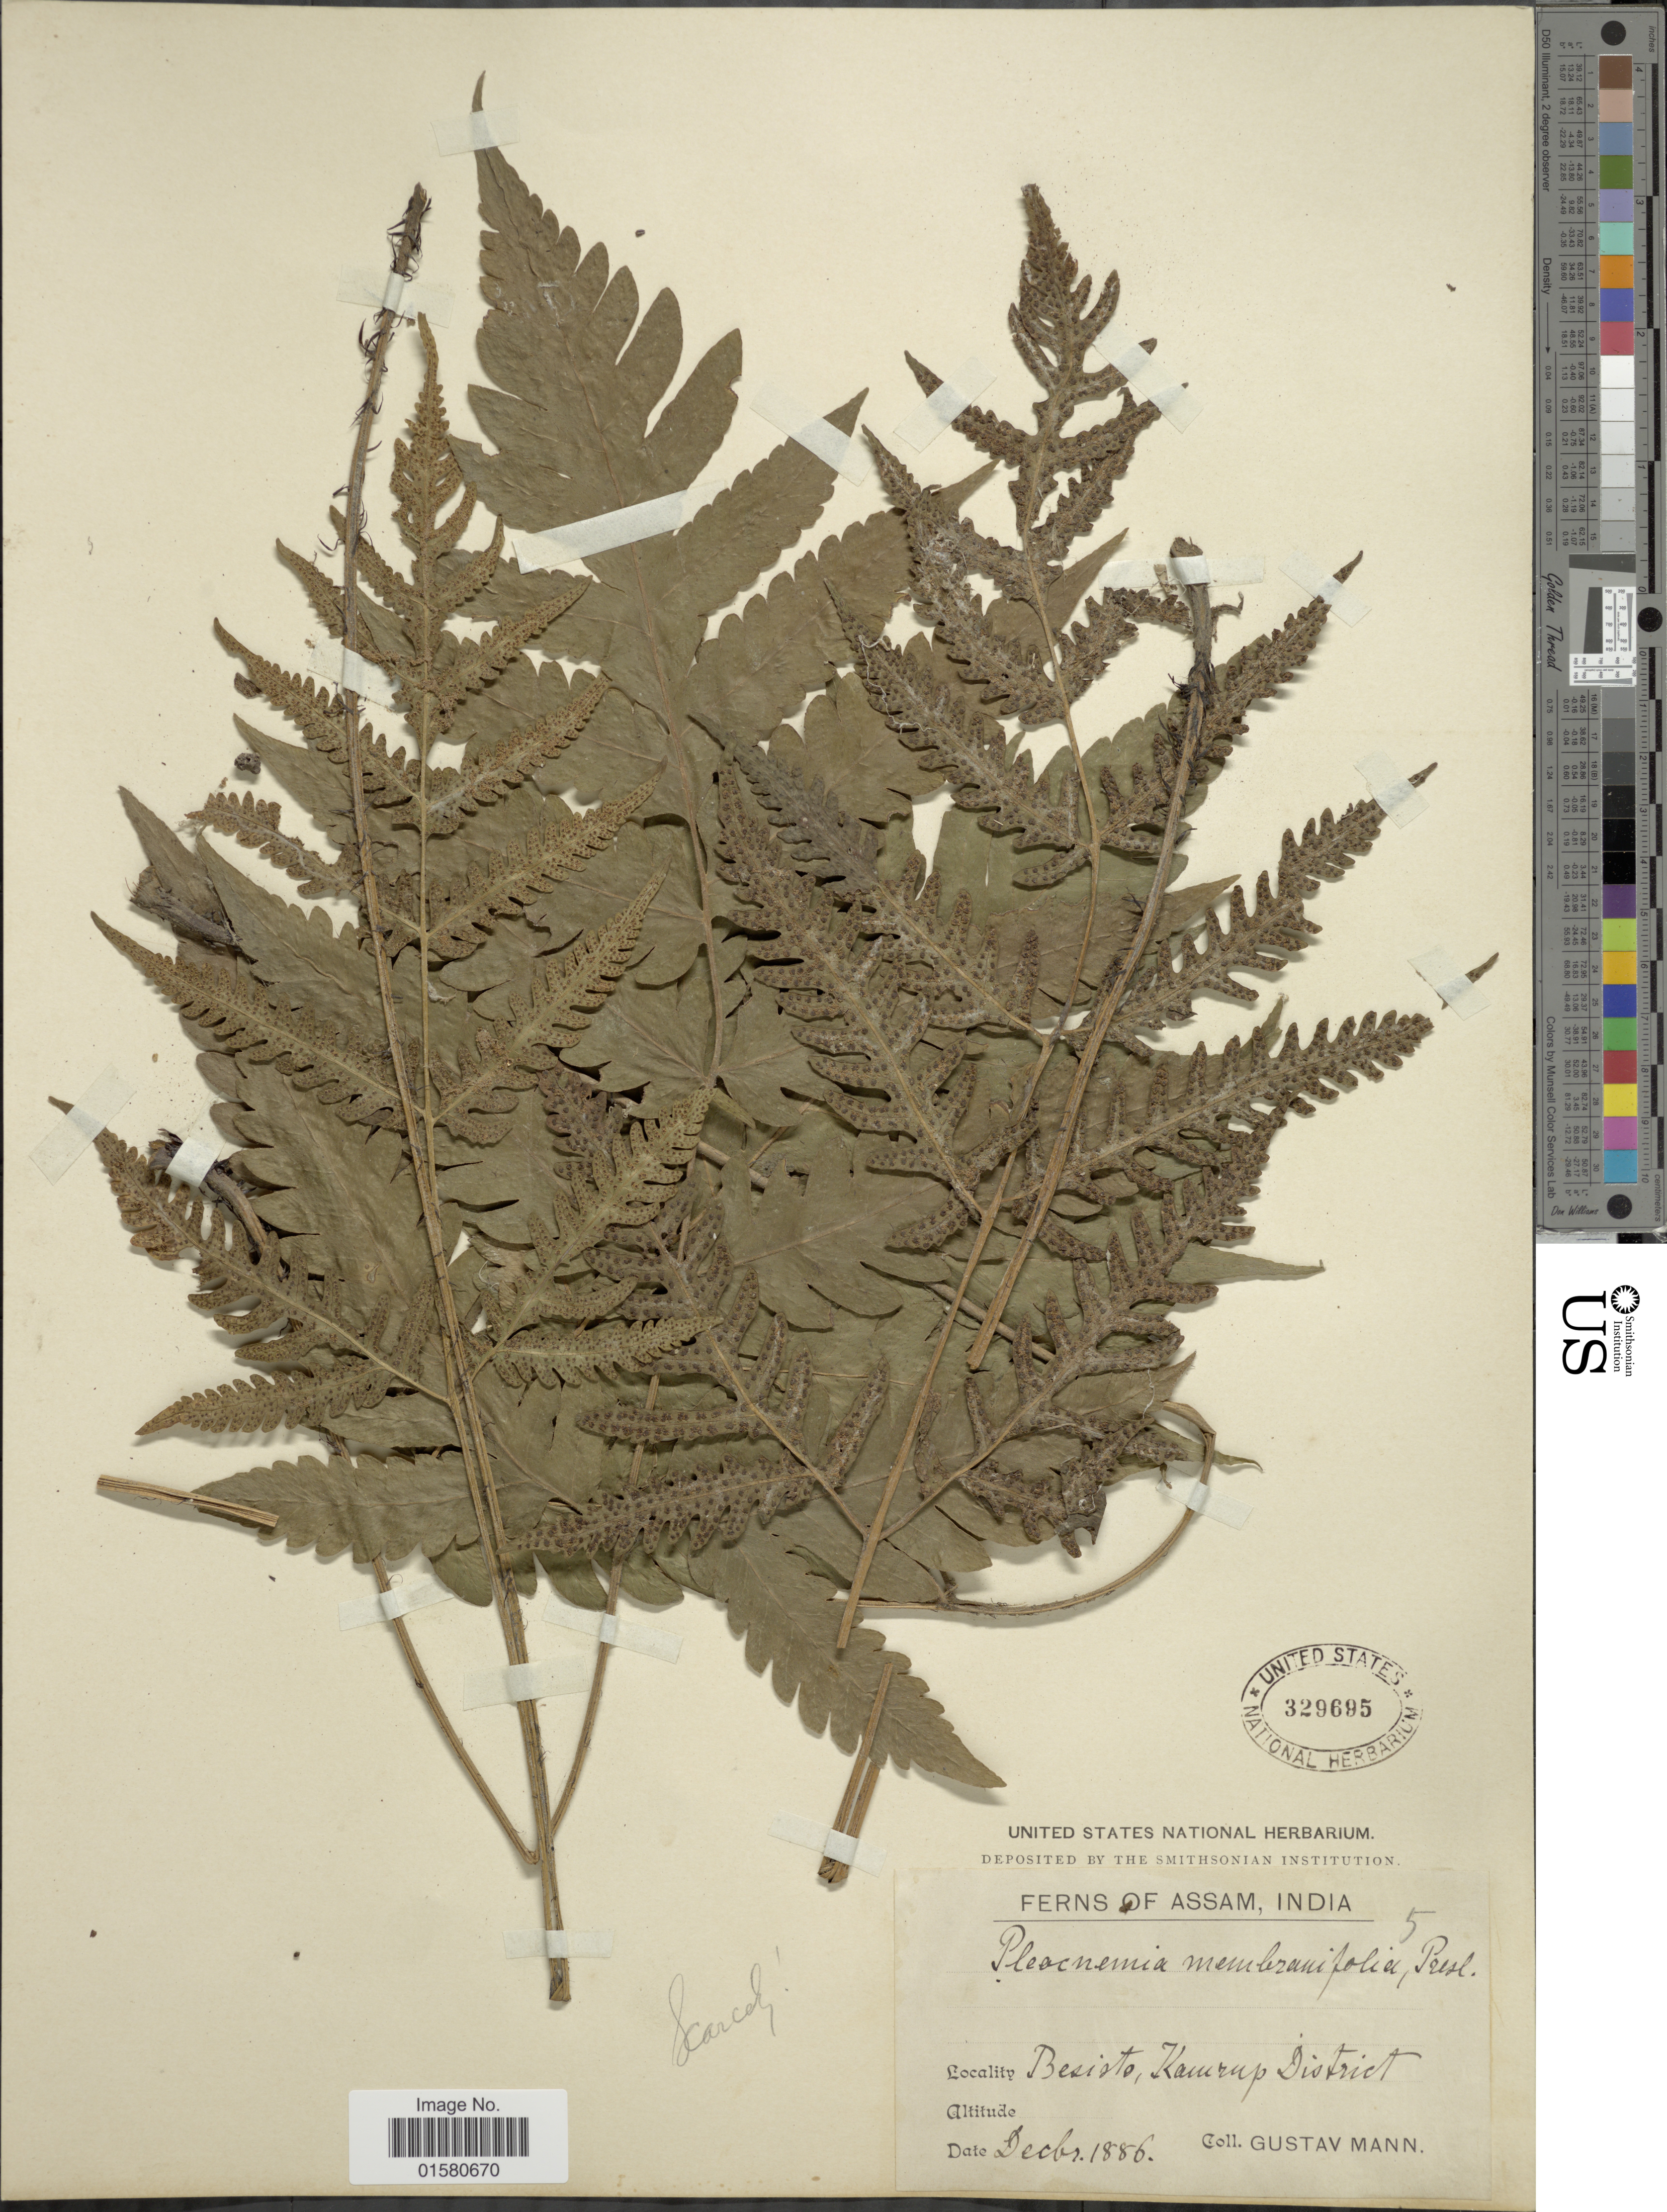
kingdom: Plantae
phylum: Tracheophyta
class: Polypodiopsida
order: Polypodiales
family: Tectariaceae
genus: Tectaria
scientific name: Tectaria sp.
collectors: G. Mann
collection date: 1886-12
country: India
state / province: Assam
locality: Besisto (Basistha), Kaurup District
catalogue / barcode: US 329695